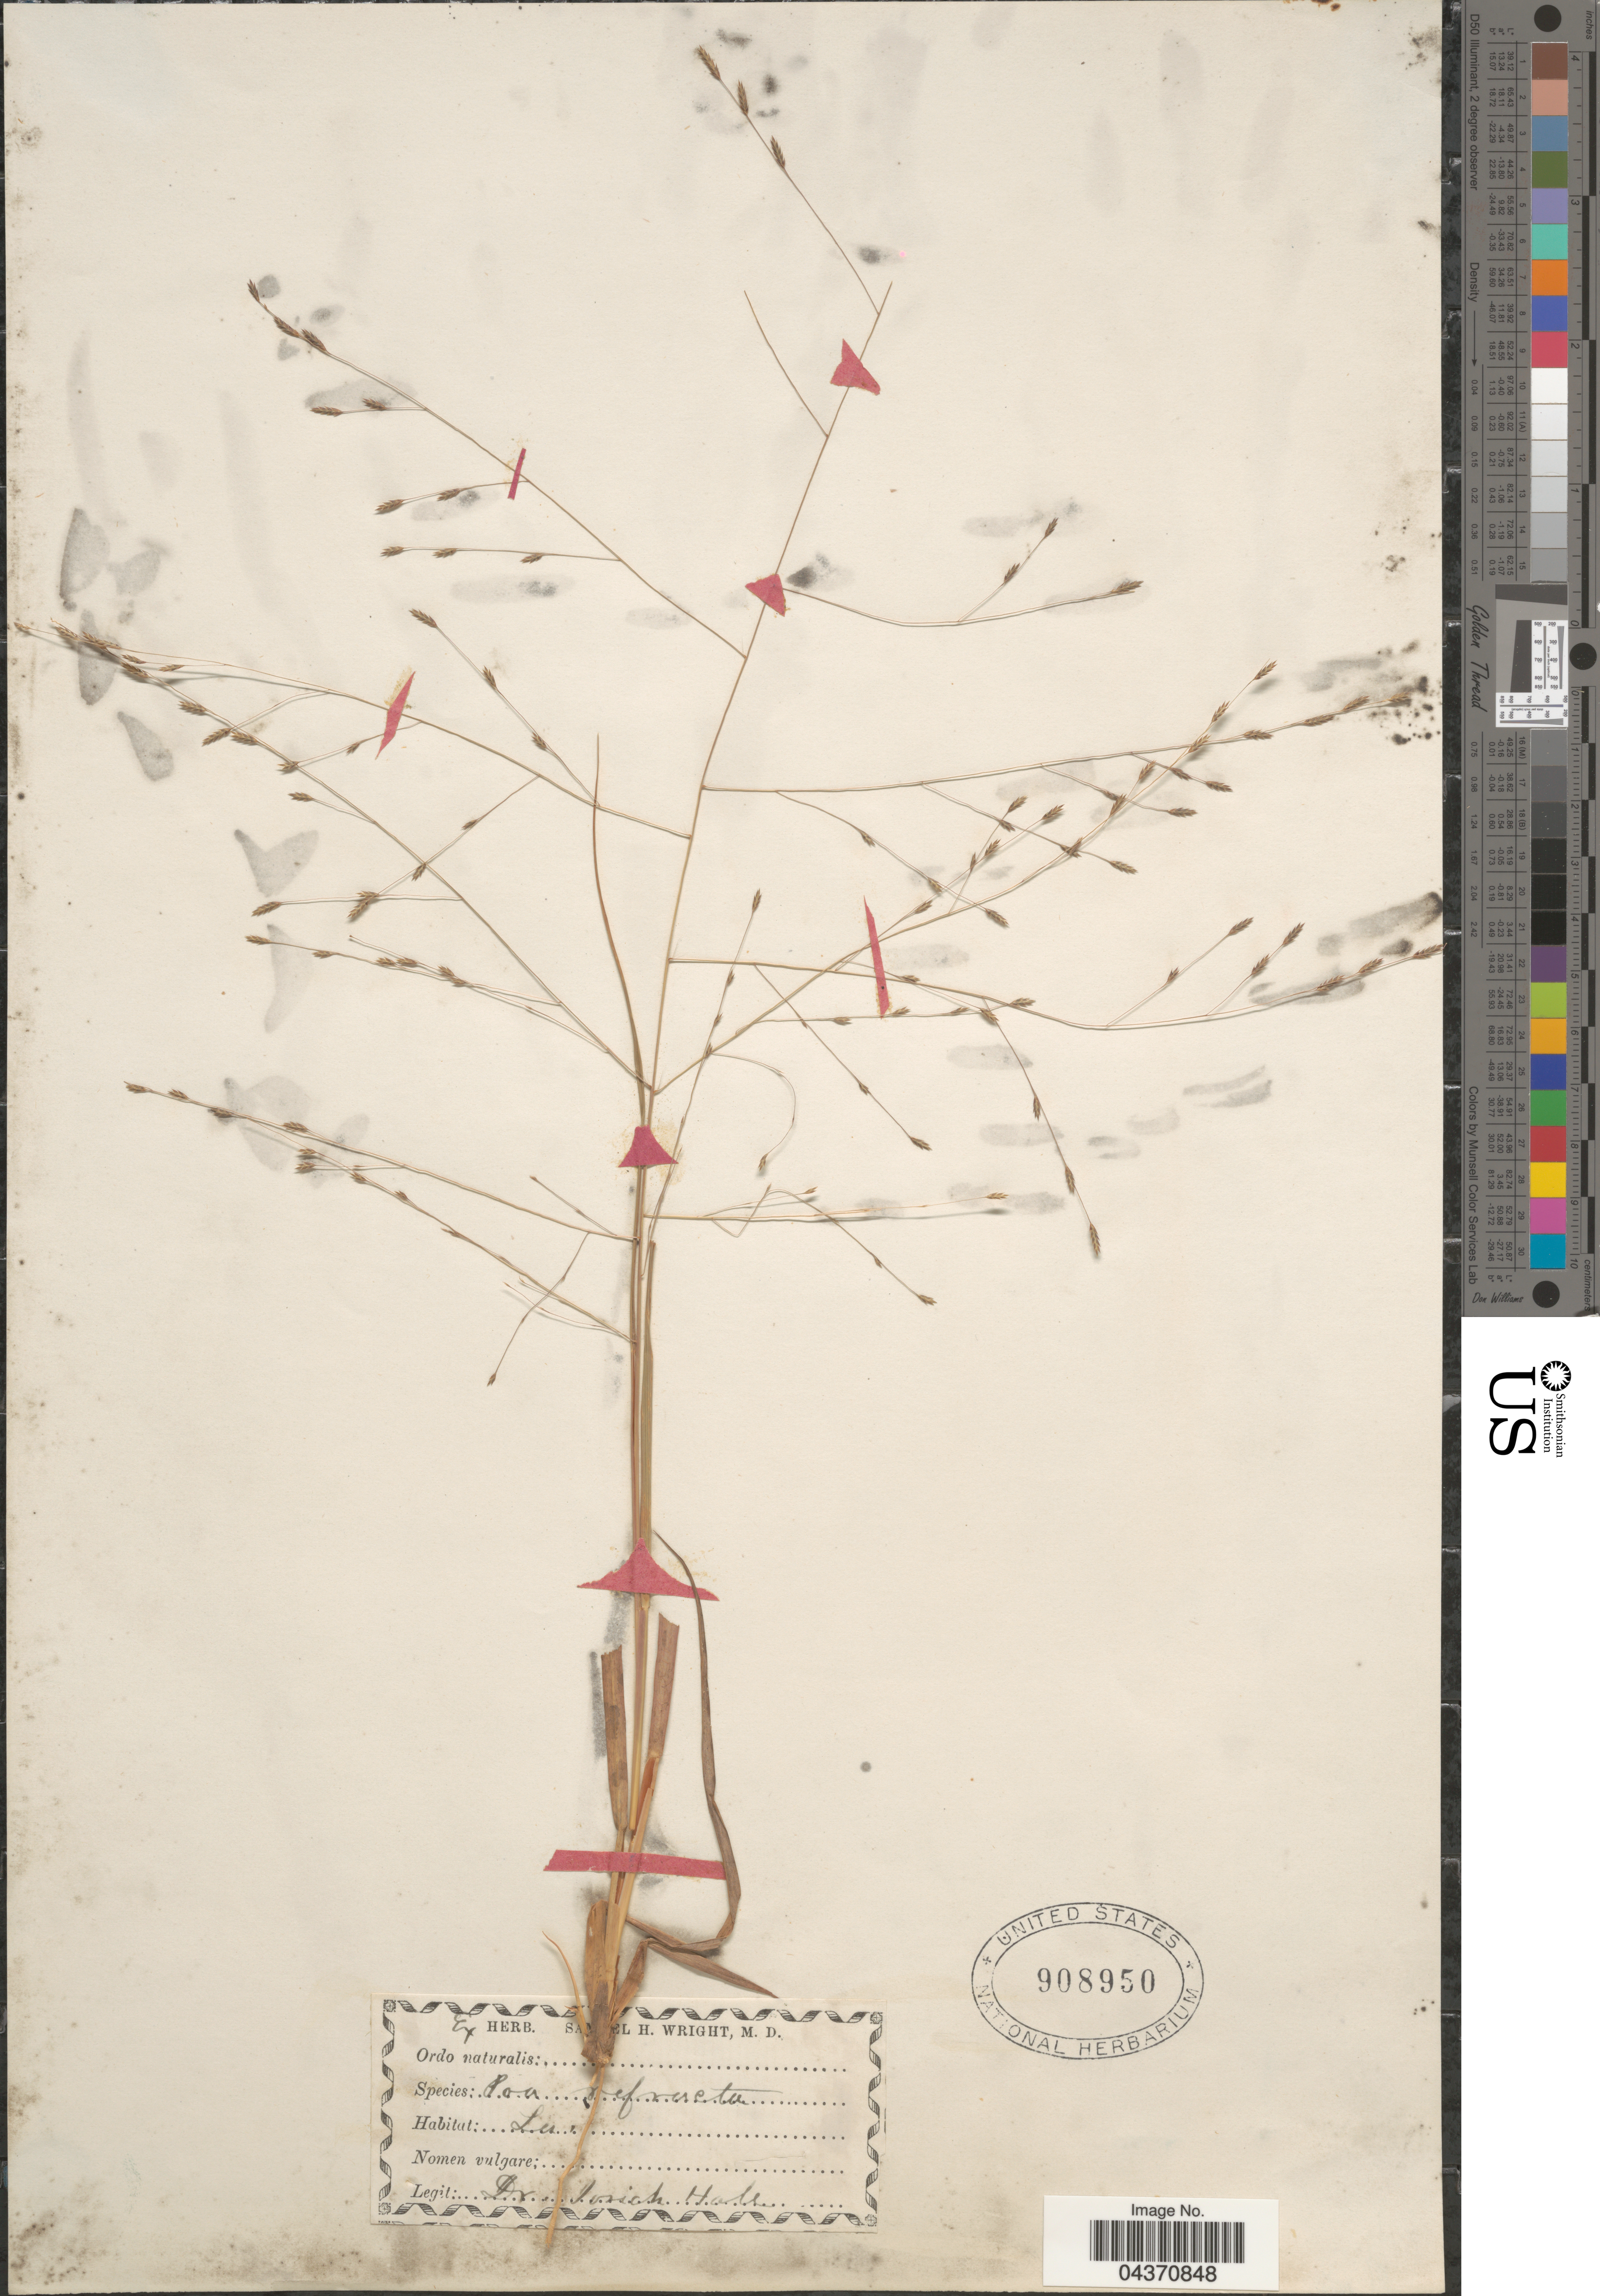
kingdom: Plantae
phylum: Tracheophyta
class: Liliopsida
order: Poales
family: Poaceae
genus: Eragrostis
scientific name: Eragrostis refracta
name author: (Muhl.) Scribn.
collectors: J. Hale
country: United States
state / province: Louisiana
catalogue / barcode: US 908950